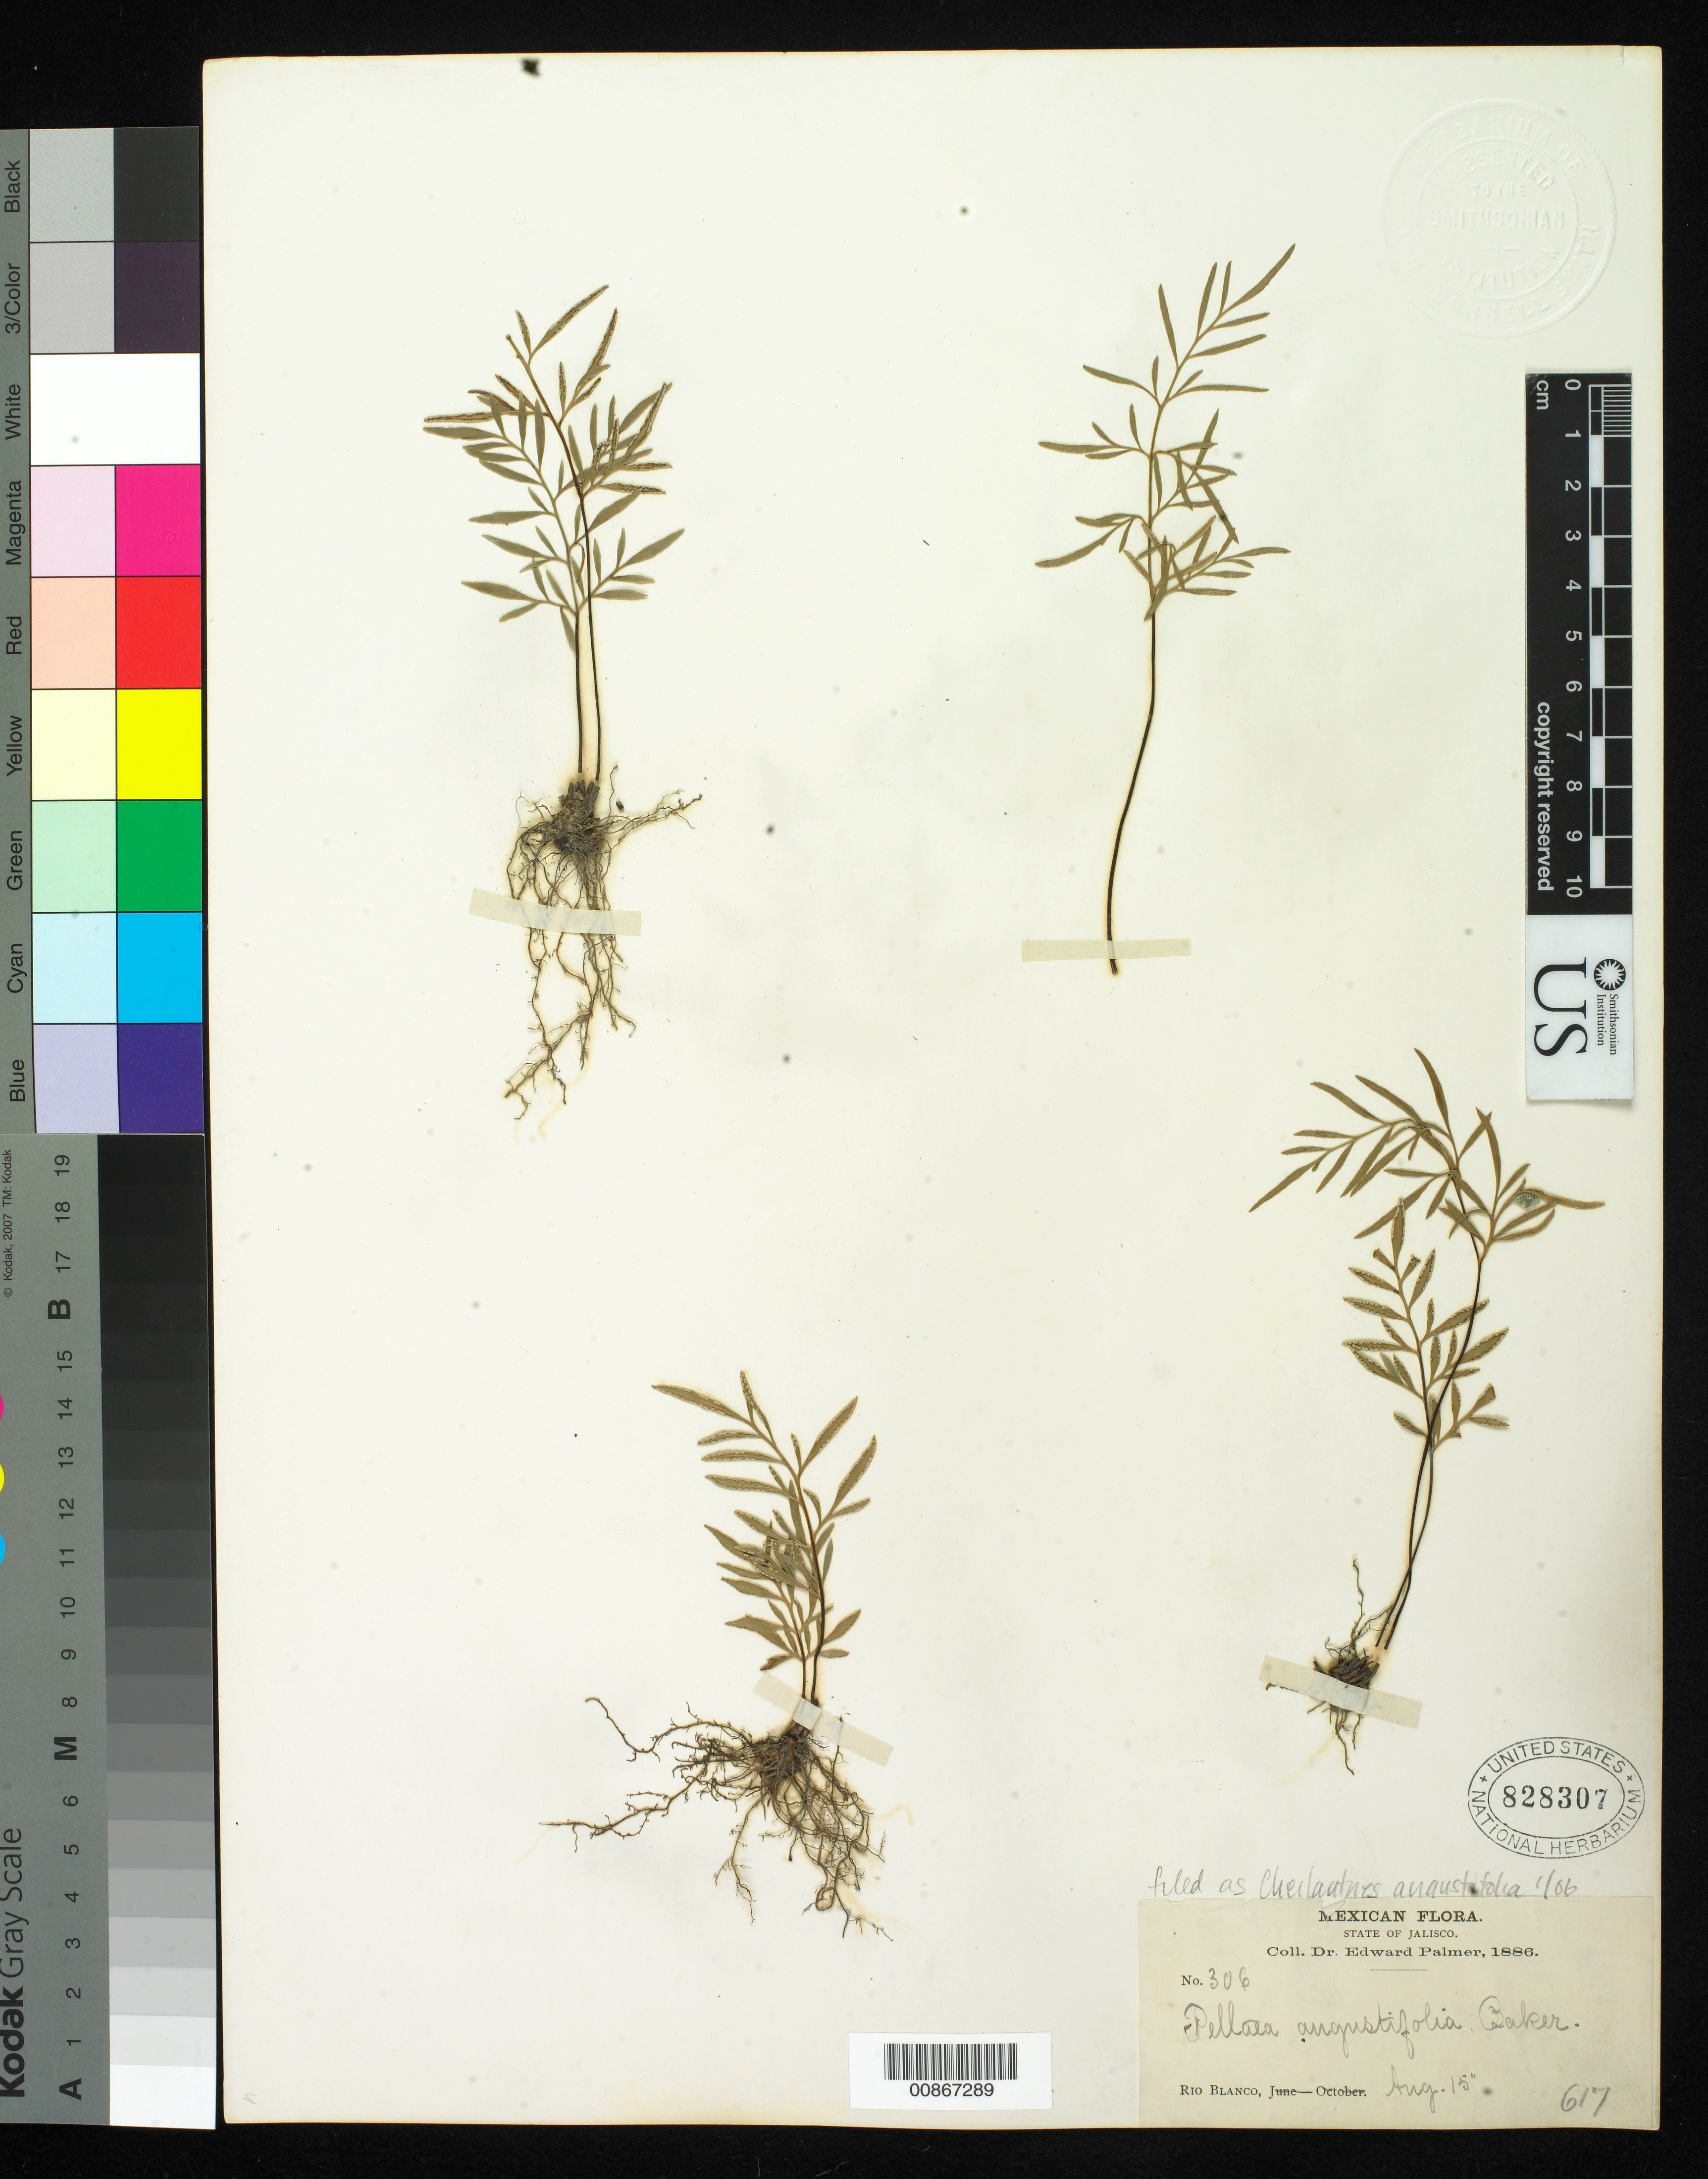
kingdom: Plantae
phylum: Tracheophyta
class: Polypodiopsida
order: Polypodiales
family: Pteridaceae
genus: Gaga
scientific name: Gaga angustifolia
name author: (Kunth) Fay W. Li & Windham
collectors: E. Palmer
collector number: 306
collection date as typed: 15 Aug 1886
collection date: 1886-08-15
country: Mexico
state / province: Jalisco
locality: Río Blanco, Jalisco.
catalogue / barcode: US 828307